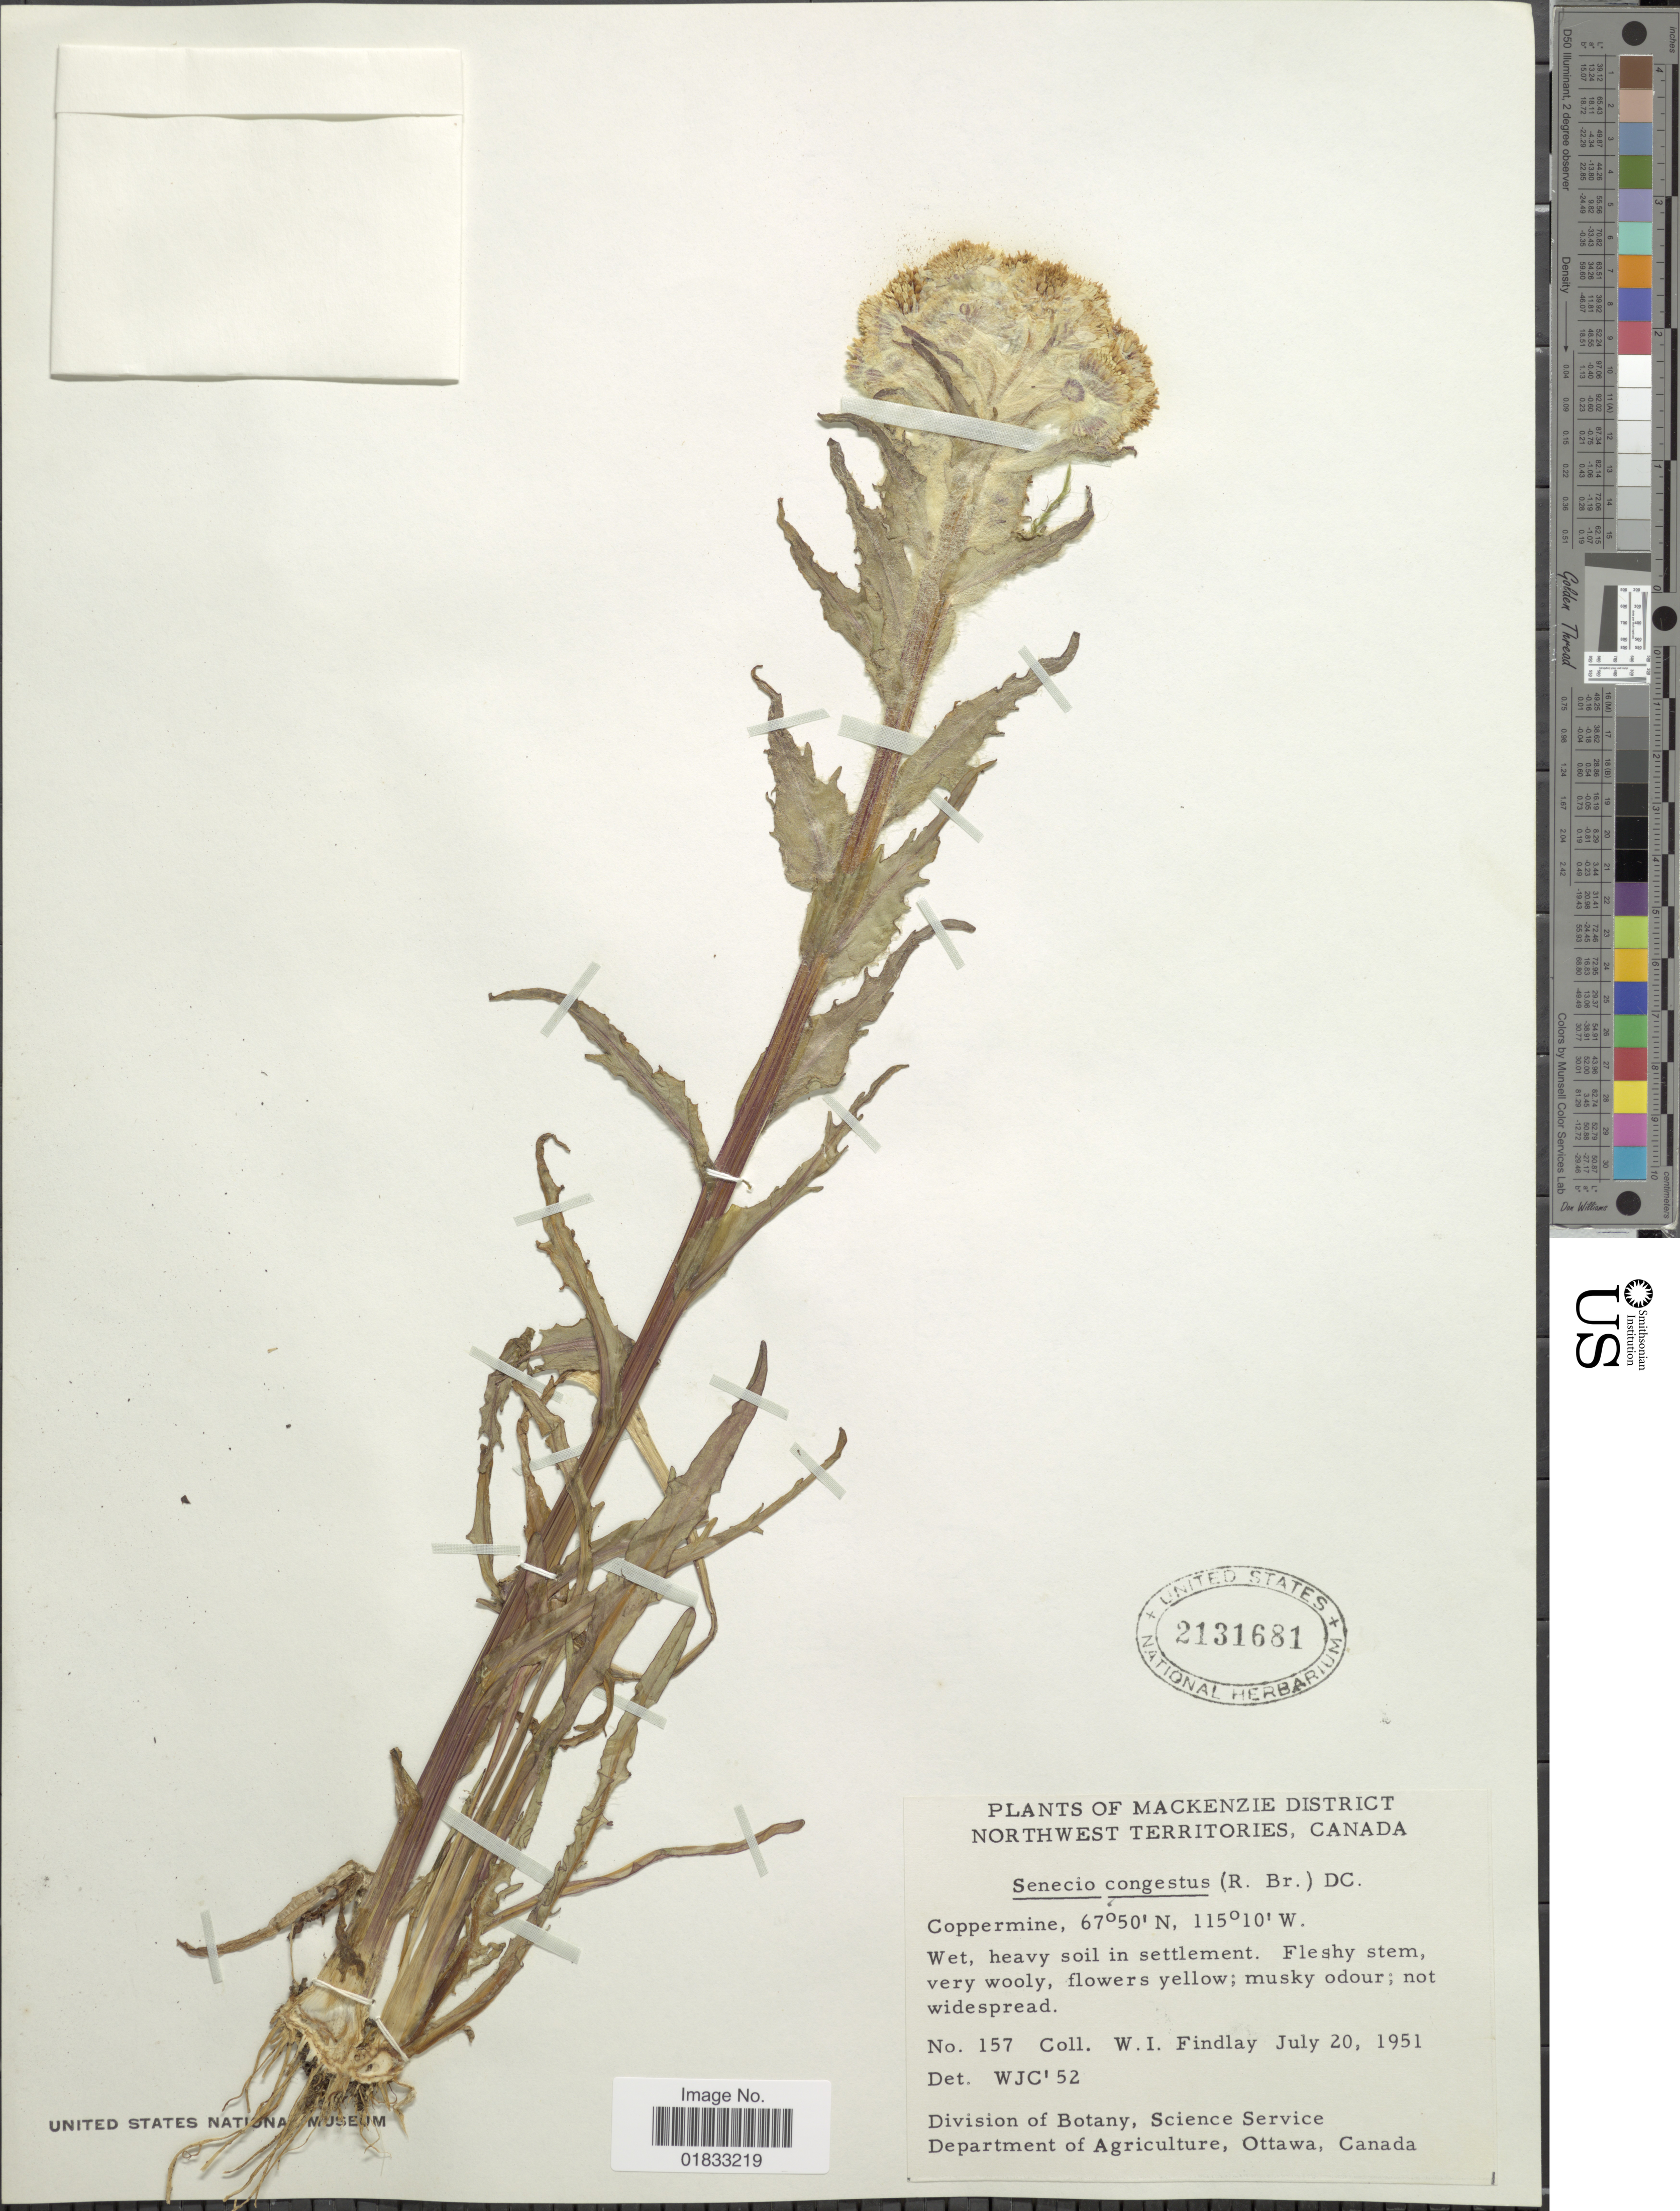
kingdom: Plantae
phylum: Tracheophyta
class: Magnoliopsida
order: Asterales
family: Asteraceae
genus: Tephroseris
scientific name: Tephroseris palustris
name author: (L.) Rchb.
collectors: W. Findlay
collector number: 157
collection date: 1951-07-20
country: Canada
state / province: Northwest Territories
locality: Mackenzie District, Coppermine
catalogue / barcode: US 2131681